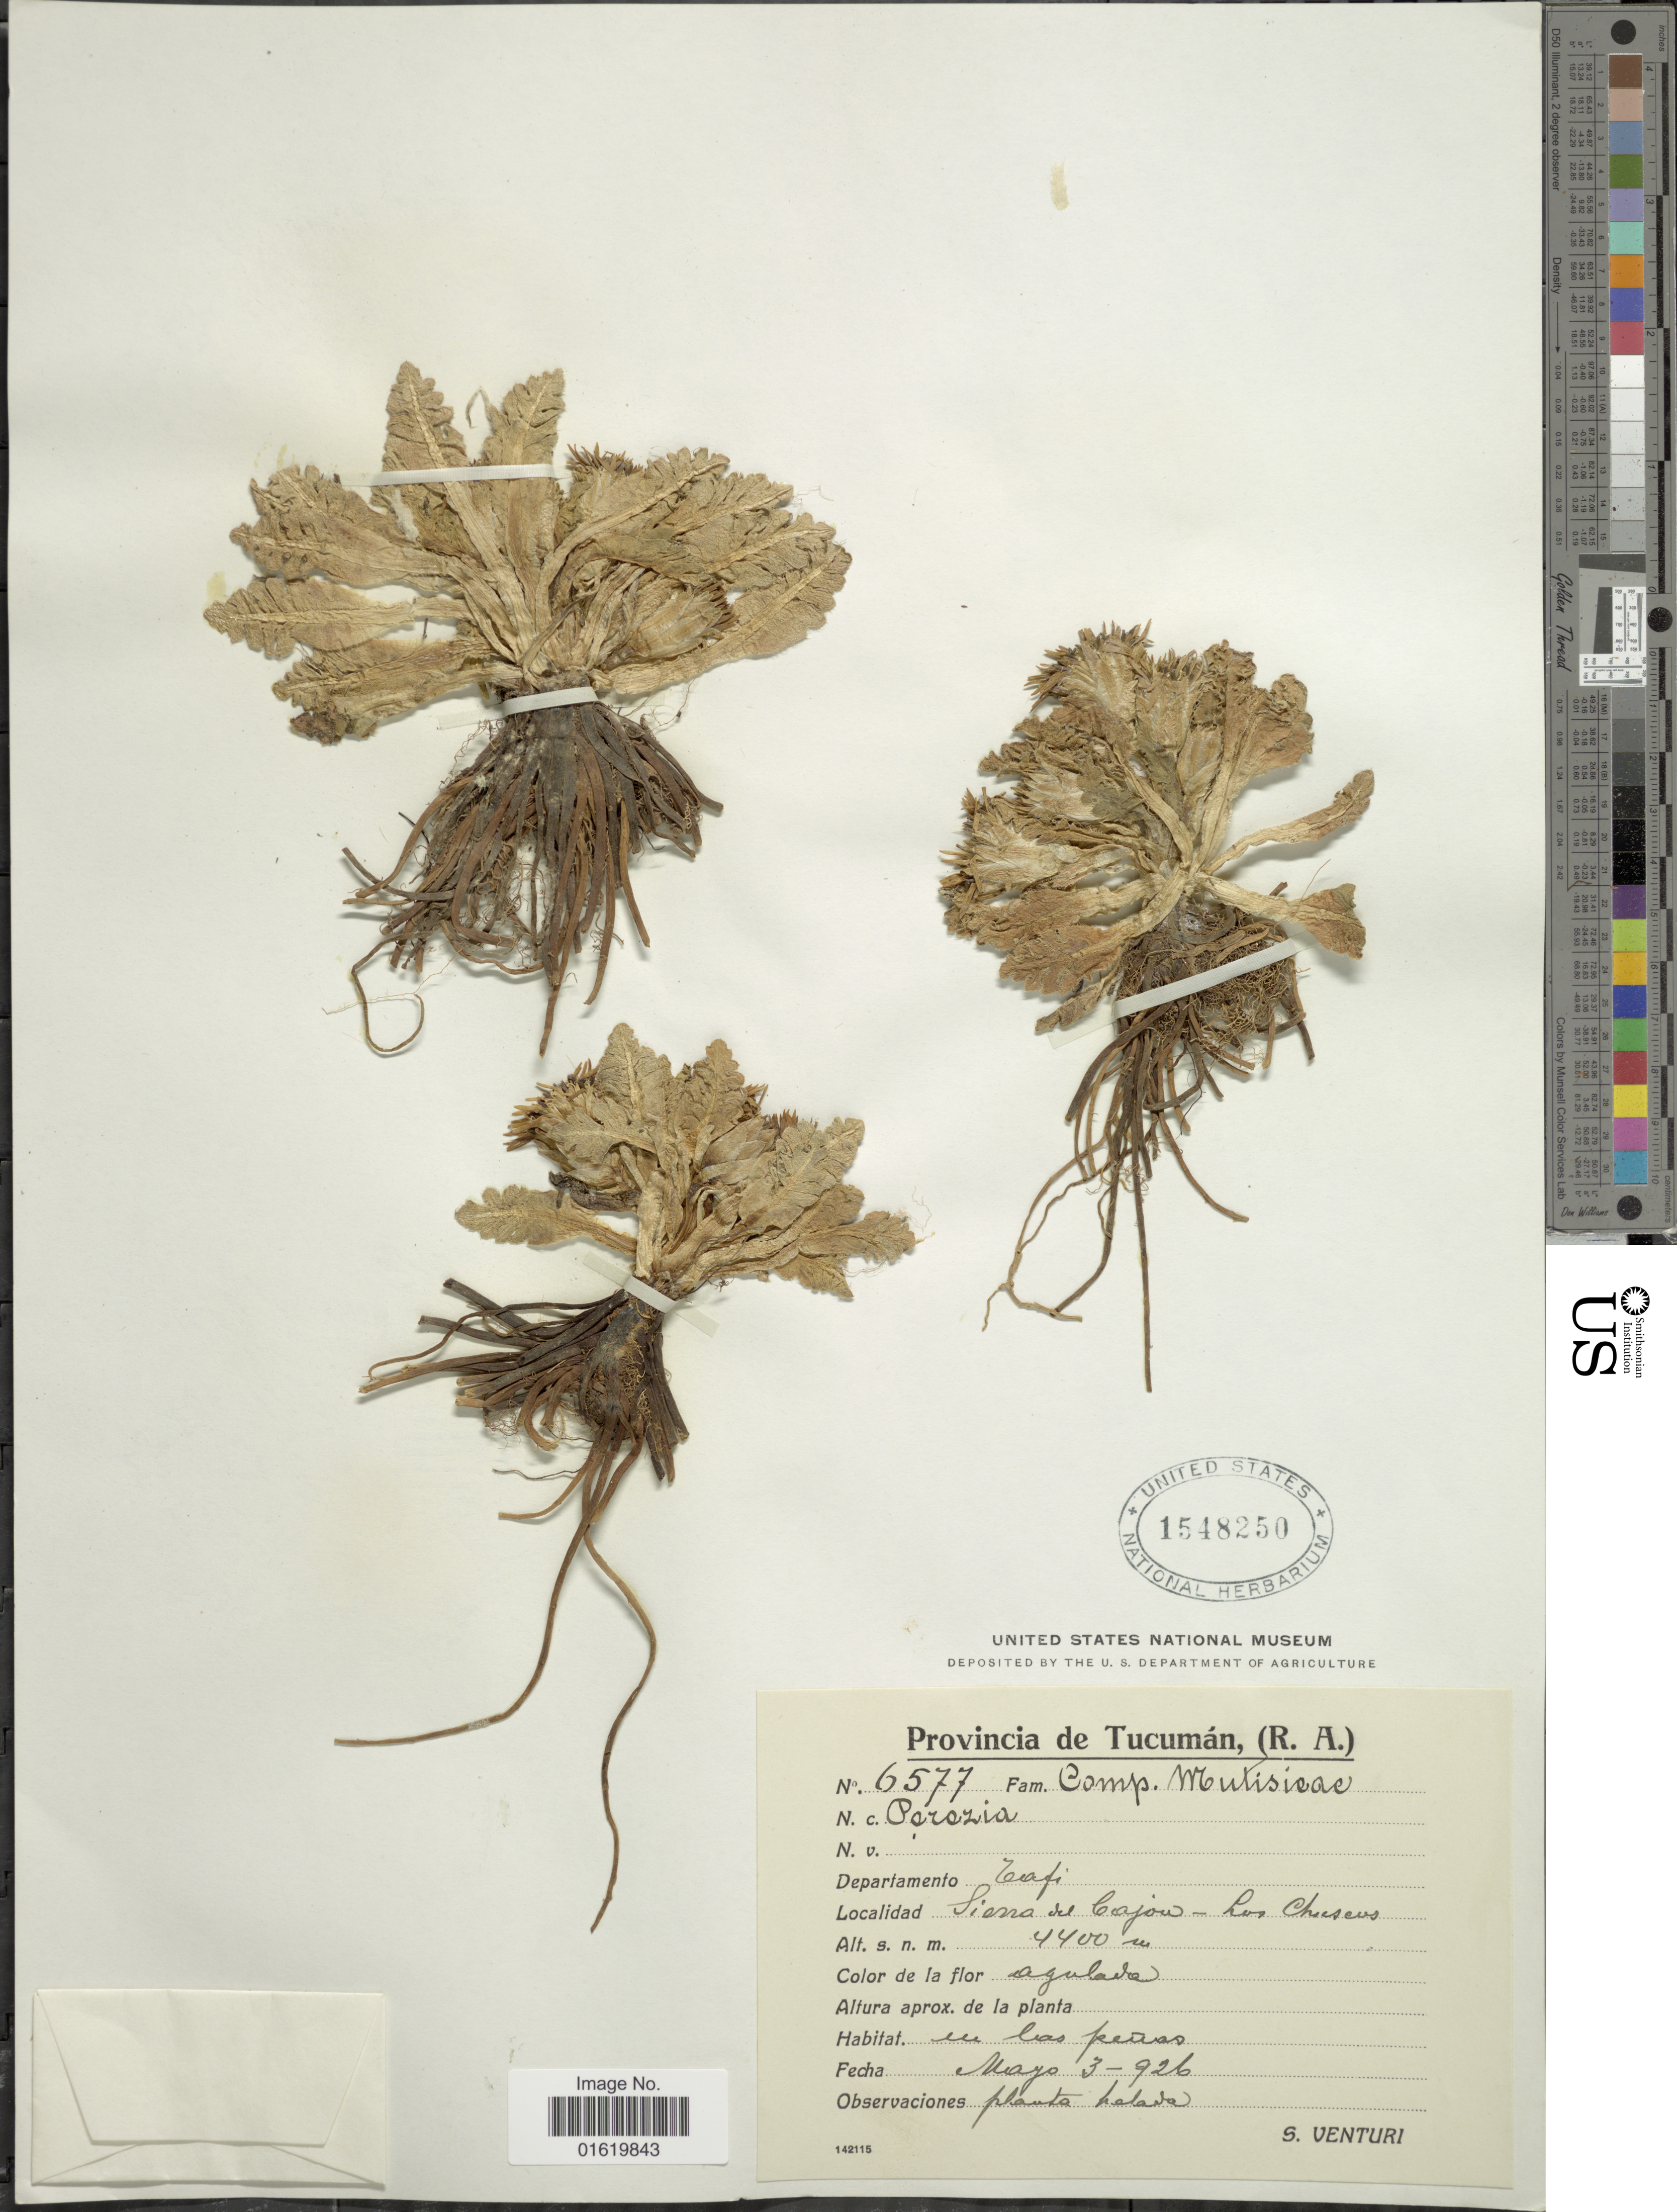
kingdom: Plantae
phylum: Tracheophyta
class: Magnoliopsida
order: Asterales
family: Asteraceae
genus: Perezia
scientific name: Perezia sp.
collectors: S. Venturi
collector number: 6577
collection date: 1926-05-03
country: Argentina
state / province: Tucuman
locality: Departamento Tafi. Sierra del Cajon - Los Chuscus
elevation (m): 4400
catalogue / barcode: US 1548250